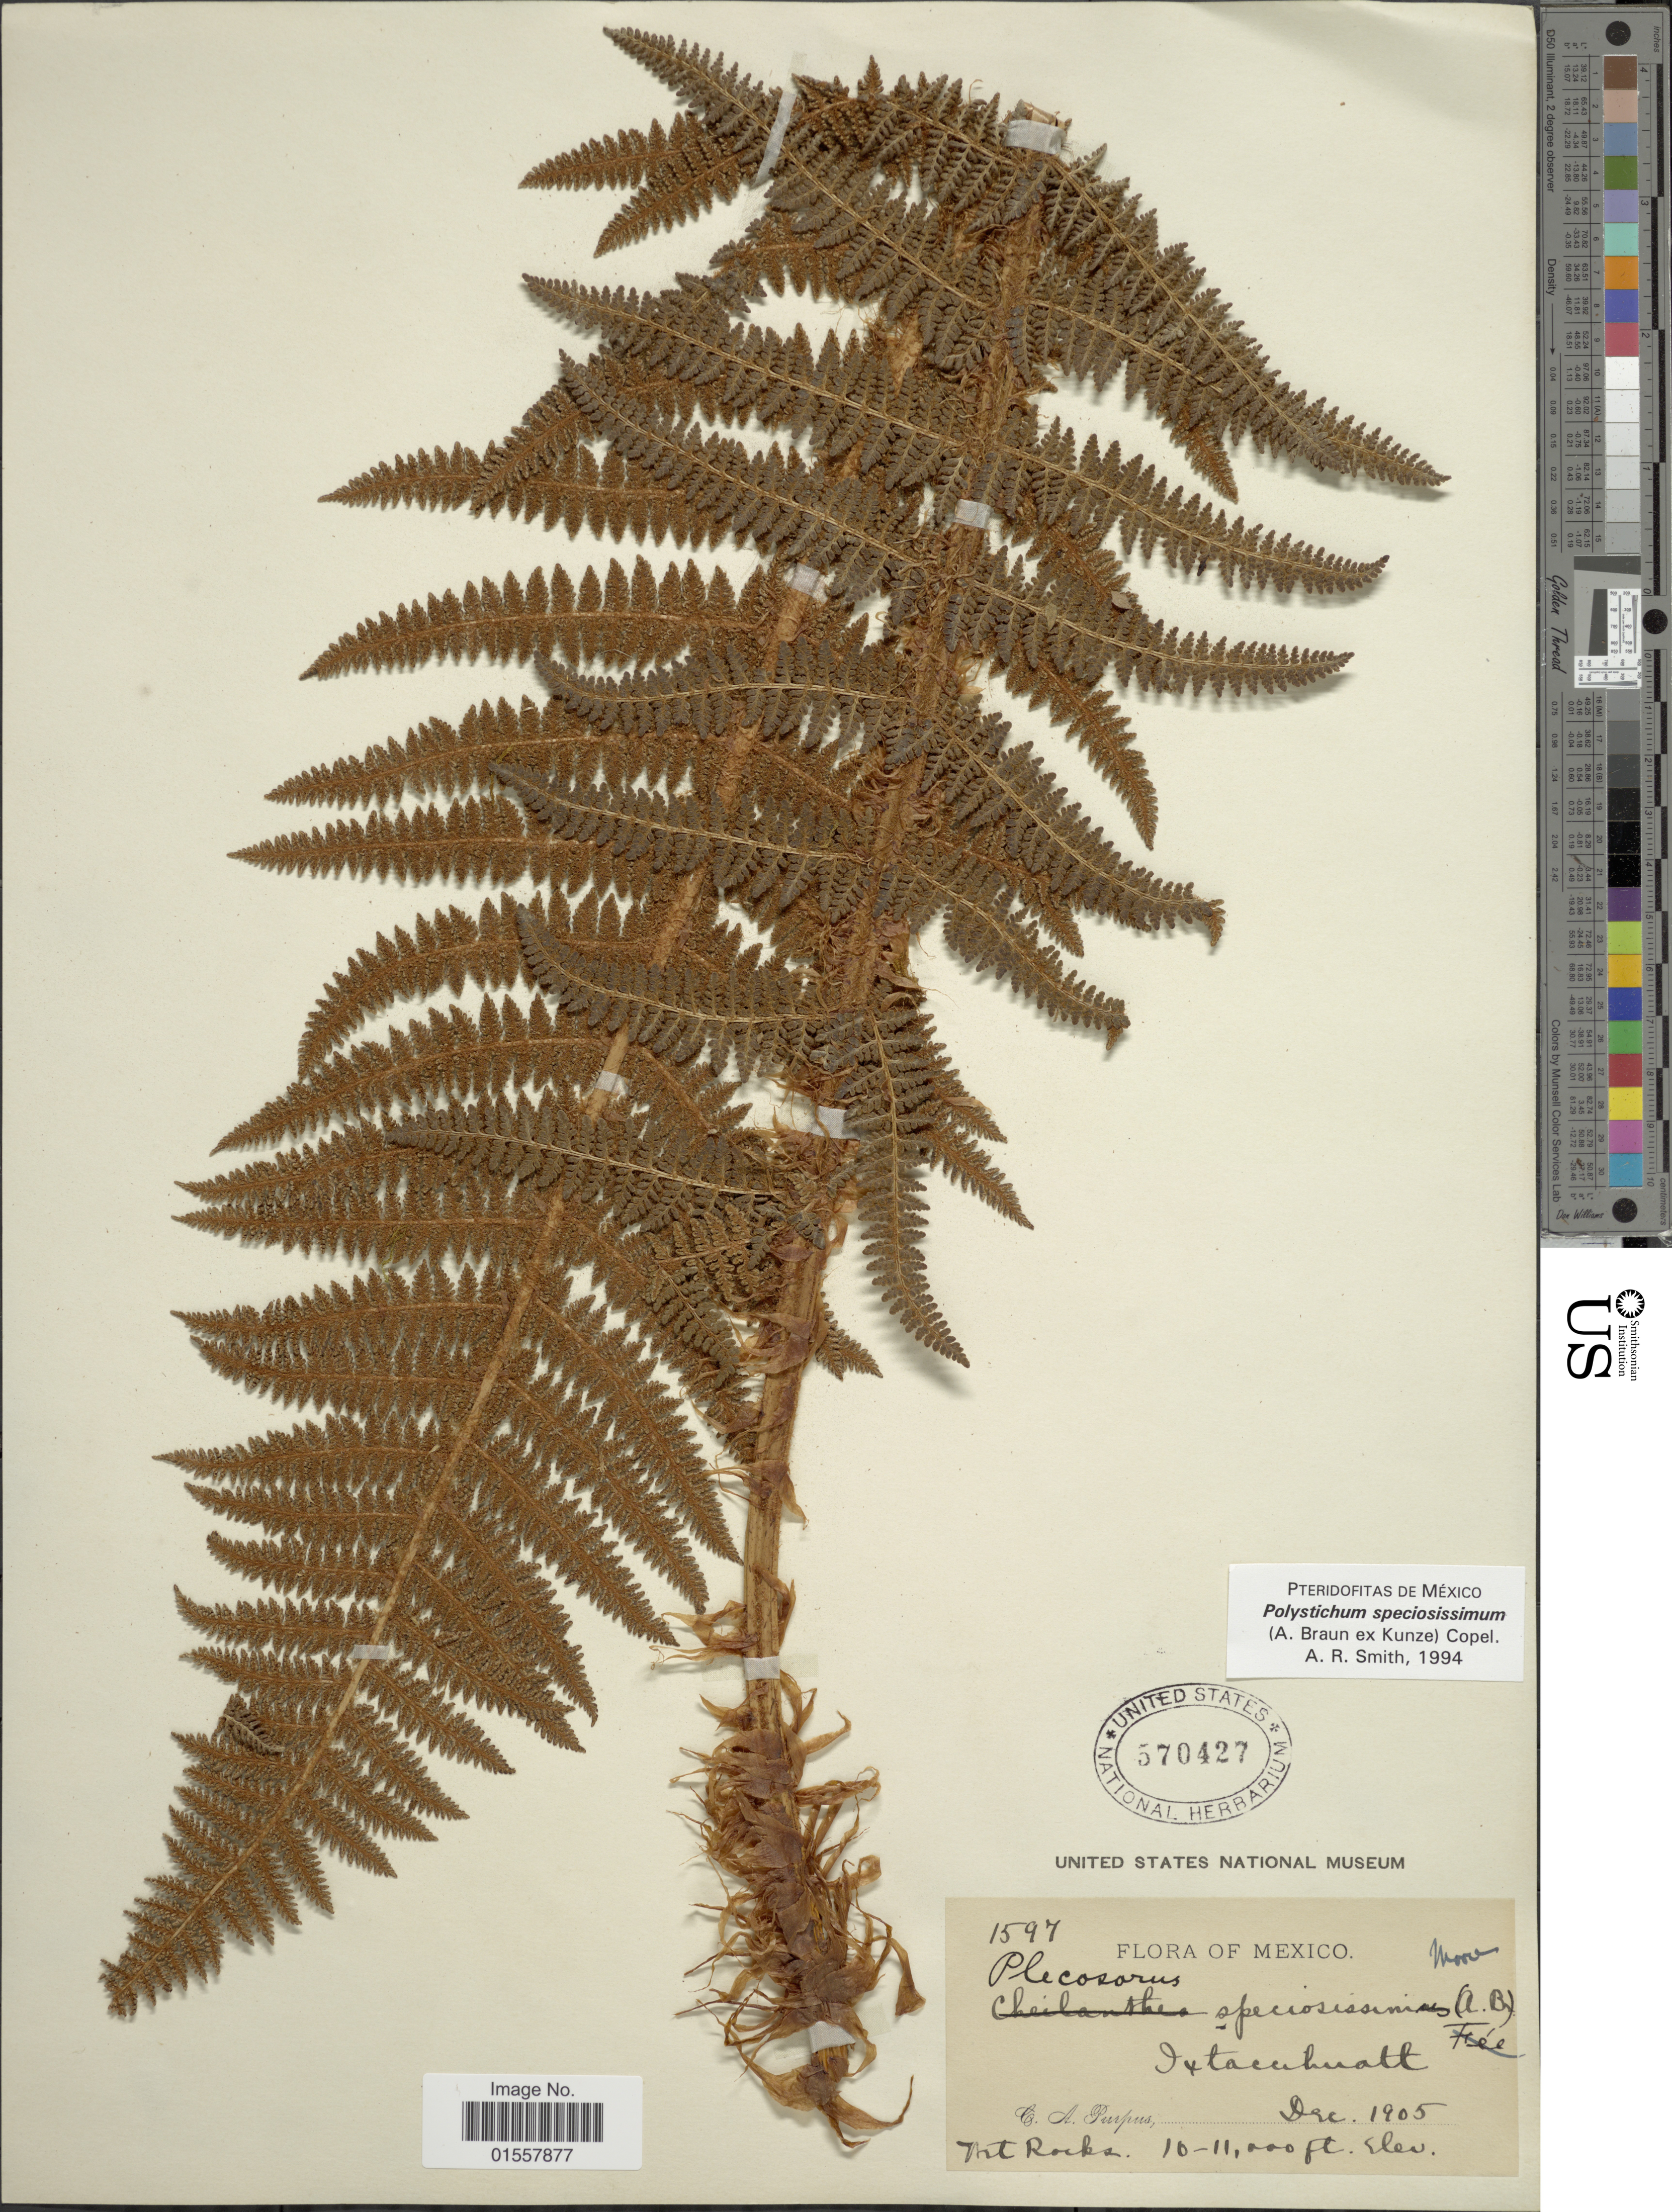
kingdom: Plantae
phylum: Tracheophyta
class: Polypodiopsida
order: Polypodiales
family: Dryopteridaceae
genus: Polystichum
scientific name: Polystichum speciosissimum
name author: (A. Braun ex Kunze) Copel.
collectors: C. A. Purpus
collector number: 1597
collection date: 1905-12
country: Mexico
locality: Ixtacuhuatt, Mt Rocks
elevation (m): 3048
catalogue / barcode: US 570427